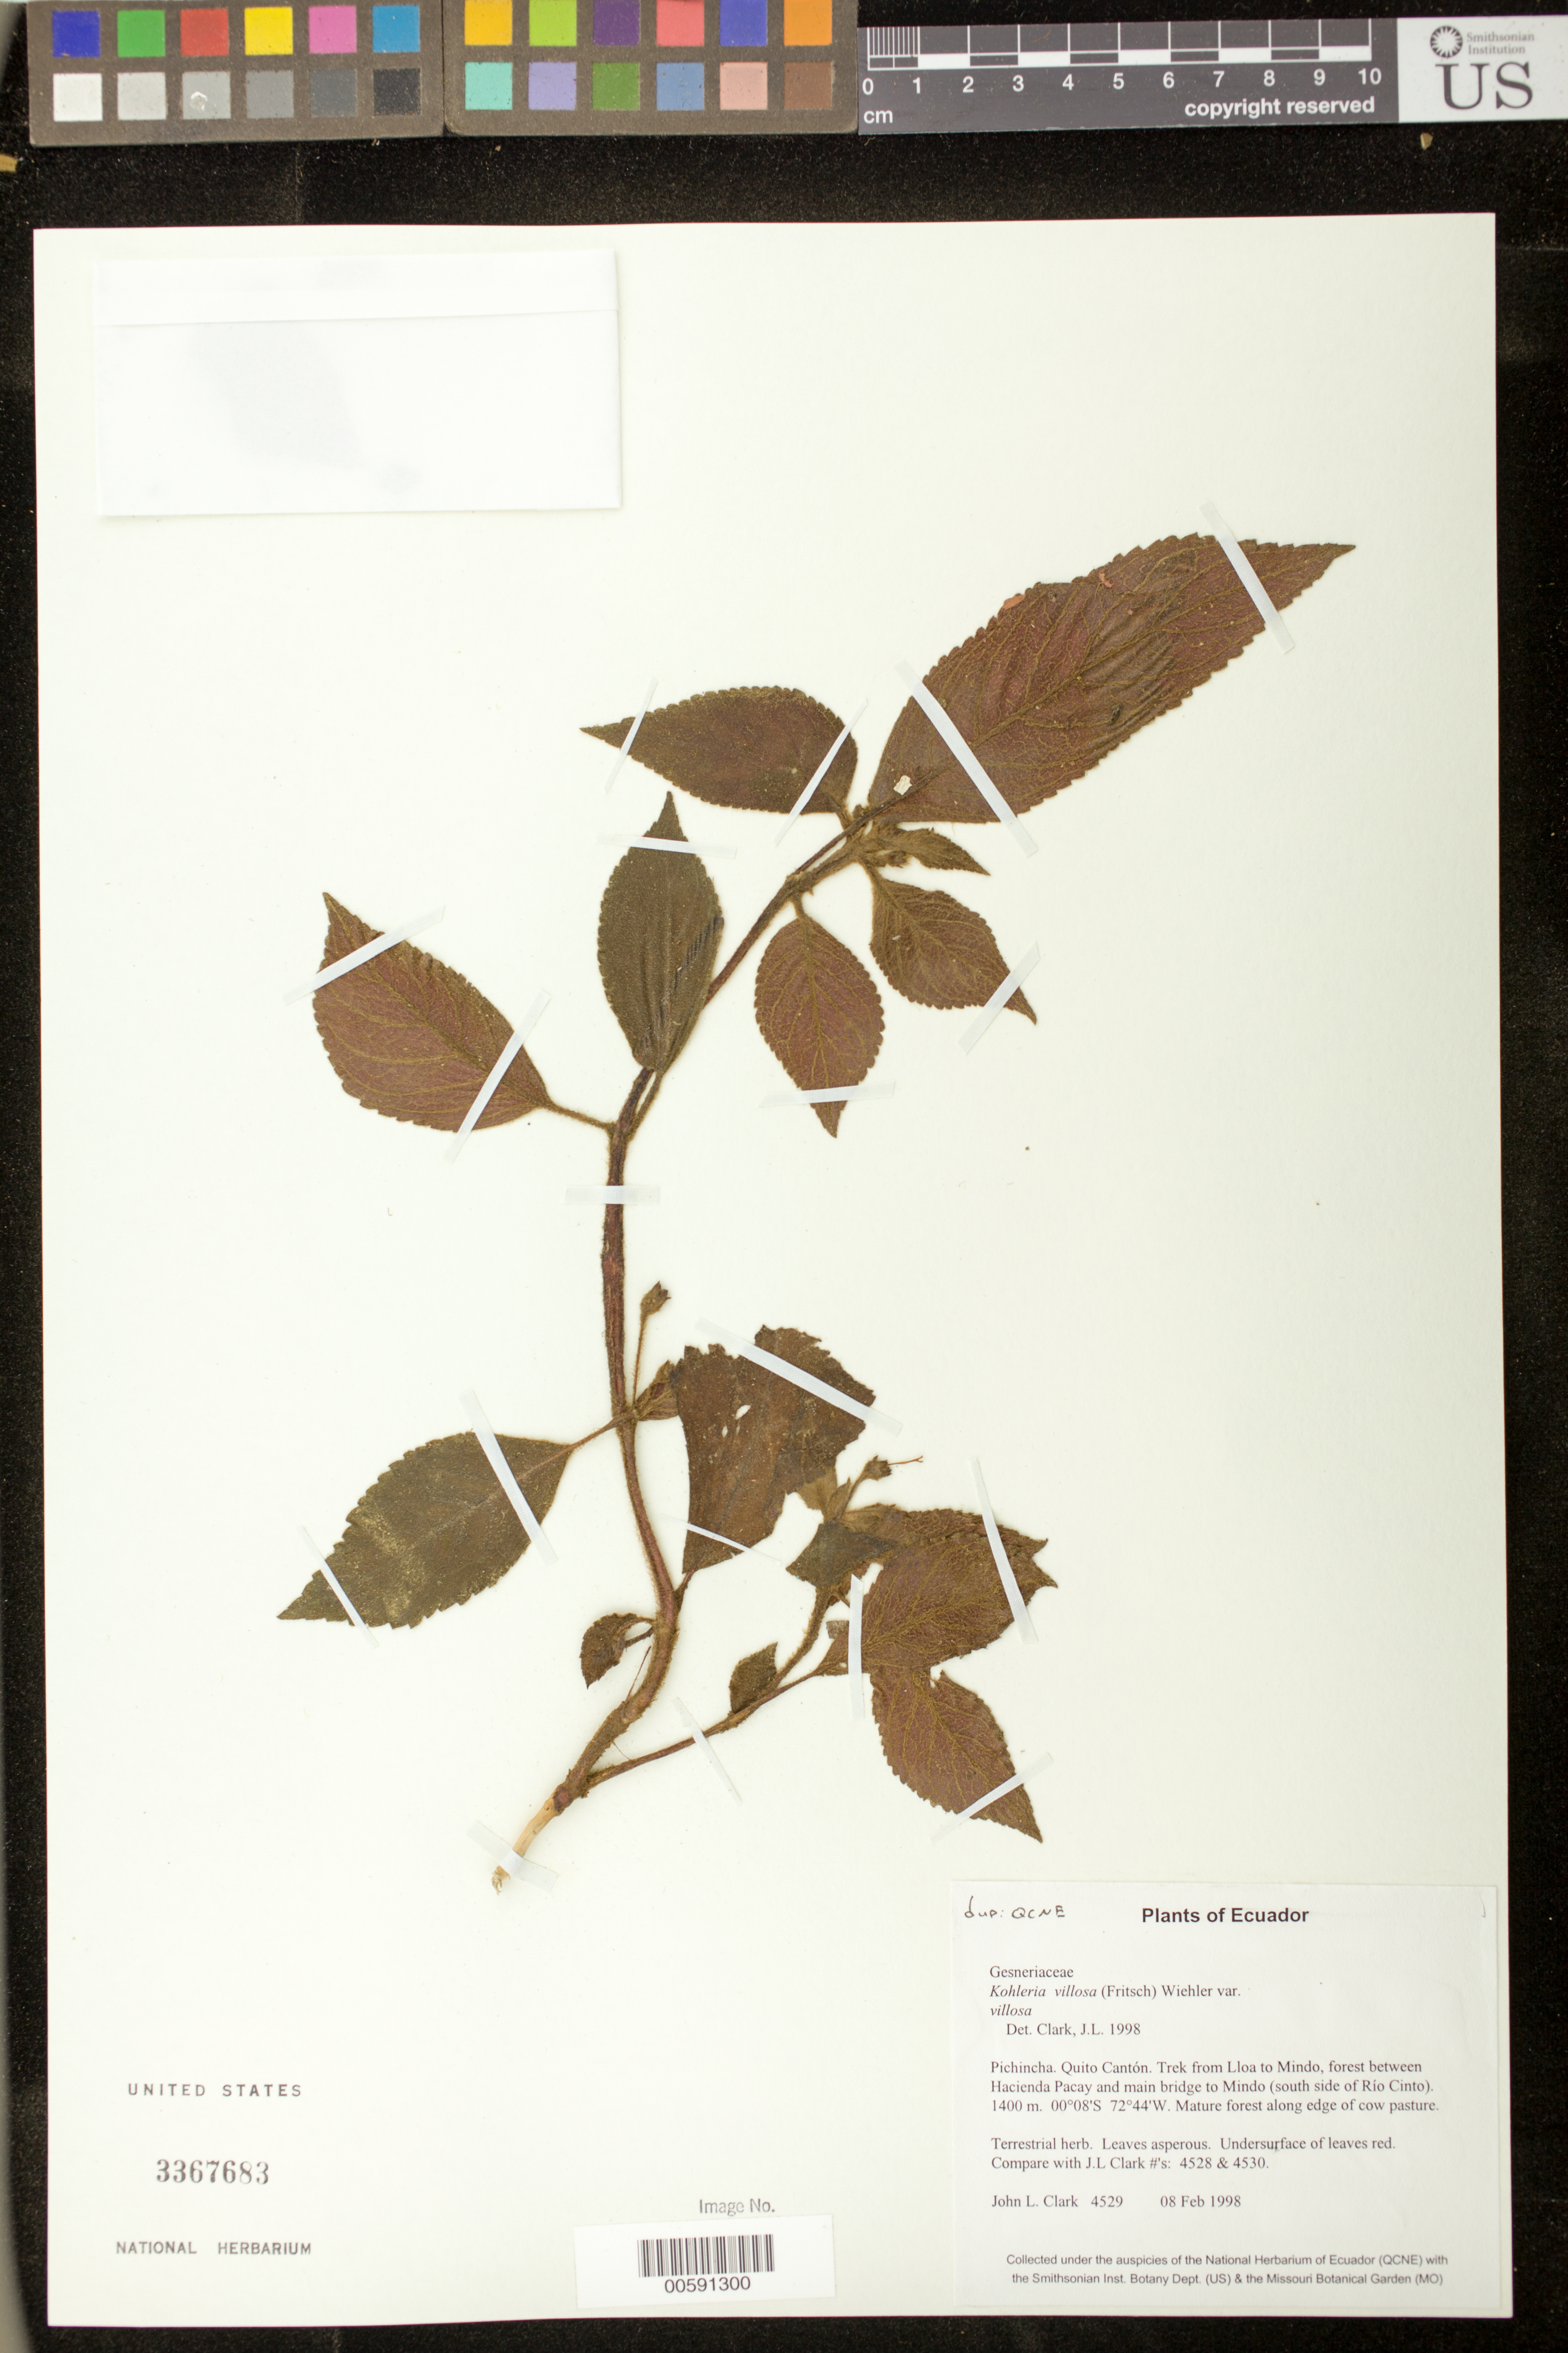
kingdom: Plantae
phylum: Tracheophyta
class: Magnoliopsida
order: Lamiales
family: Gesneriaceae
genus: Kohleria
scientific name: Kohleria villosa var. villosa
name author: (Fritsch) Wiehler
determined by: Clark, J. L., (SEL), The Marie Selby Botanical Garden (UNITED STATES)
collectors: J. L. Clark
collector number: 4529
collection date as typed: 08 Feb 1998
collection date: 1998-02-08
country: Ecuador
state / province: Pichincha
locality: Quito Cantón. Trek from Lloa to Mindo, forest between Hacienda Pacay and main bridge to Mindo (south side of Río Cinto).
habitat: Mature forest along edge of cow pasture.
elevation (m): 1400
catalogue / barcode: US 3367683